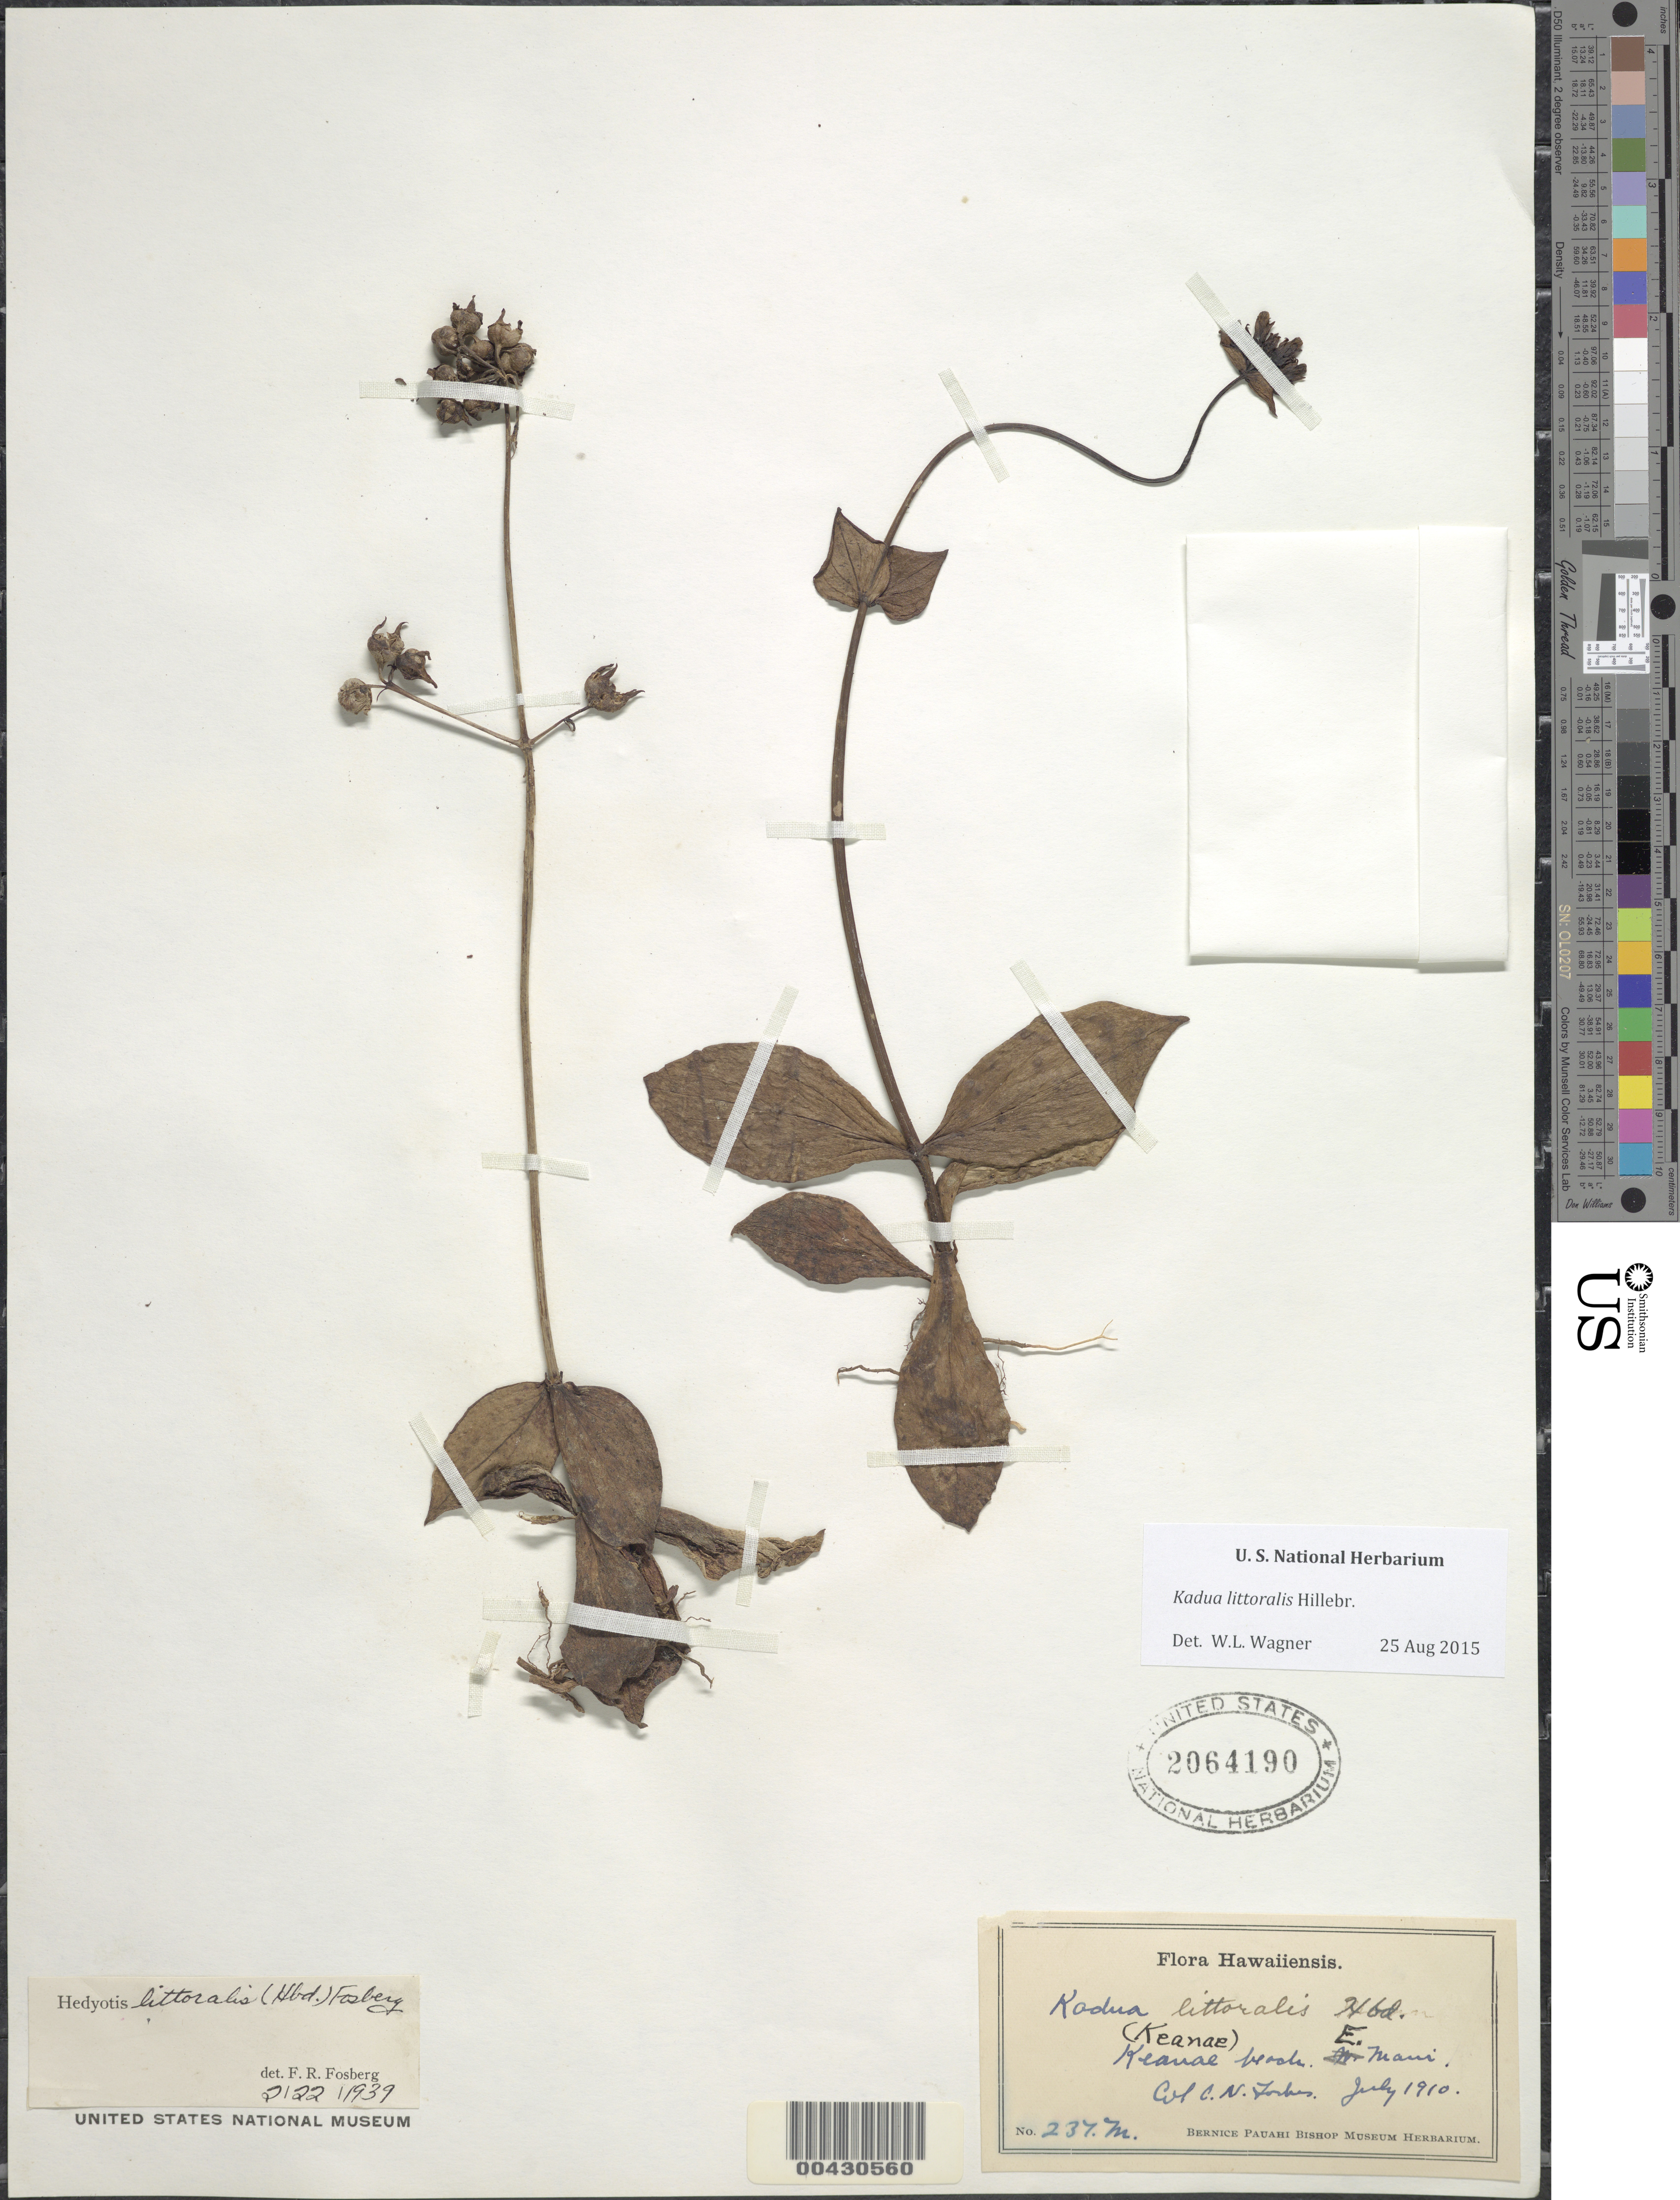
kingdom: Plantae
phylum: Tracheophyta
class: Magnoliopsida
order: Gentianales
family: Rubiaceae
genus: Kadua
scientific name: Kadua littoralis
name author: Hillebr.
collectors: C. N. Forbes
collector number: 237.M.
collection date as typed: Jul 1910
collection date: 1910-07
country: United States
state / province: Hawaii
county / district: Maui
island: Maui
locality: Keanae Beach. East Maui.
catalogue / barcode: US 2064190